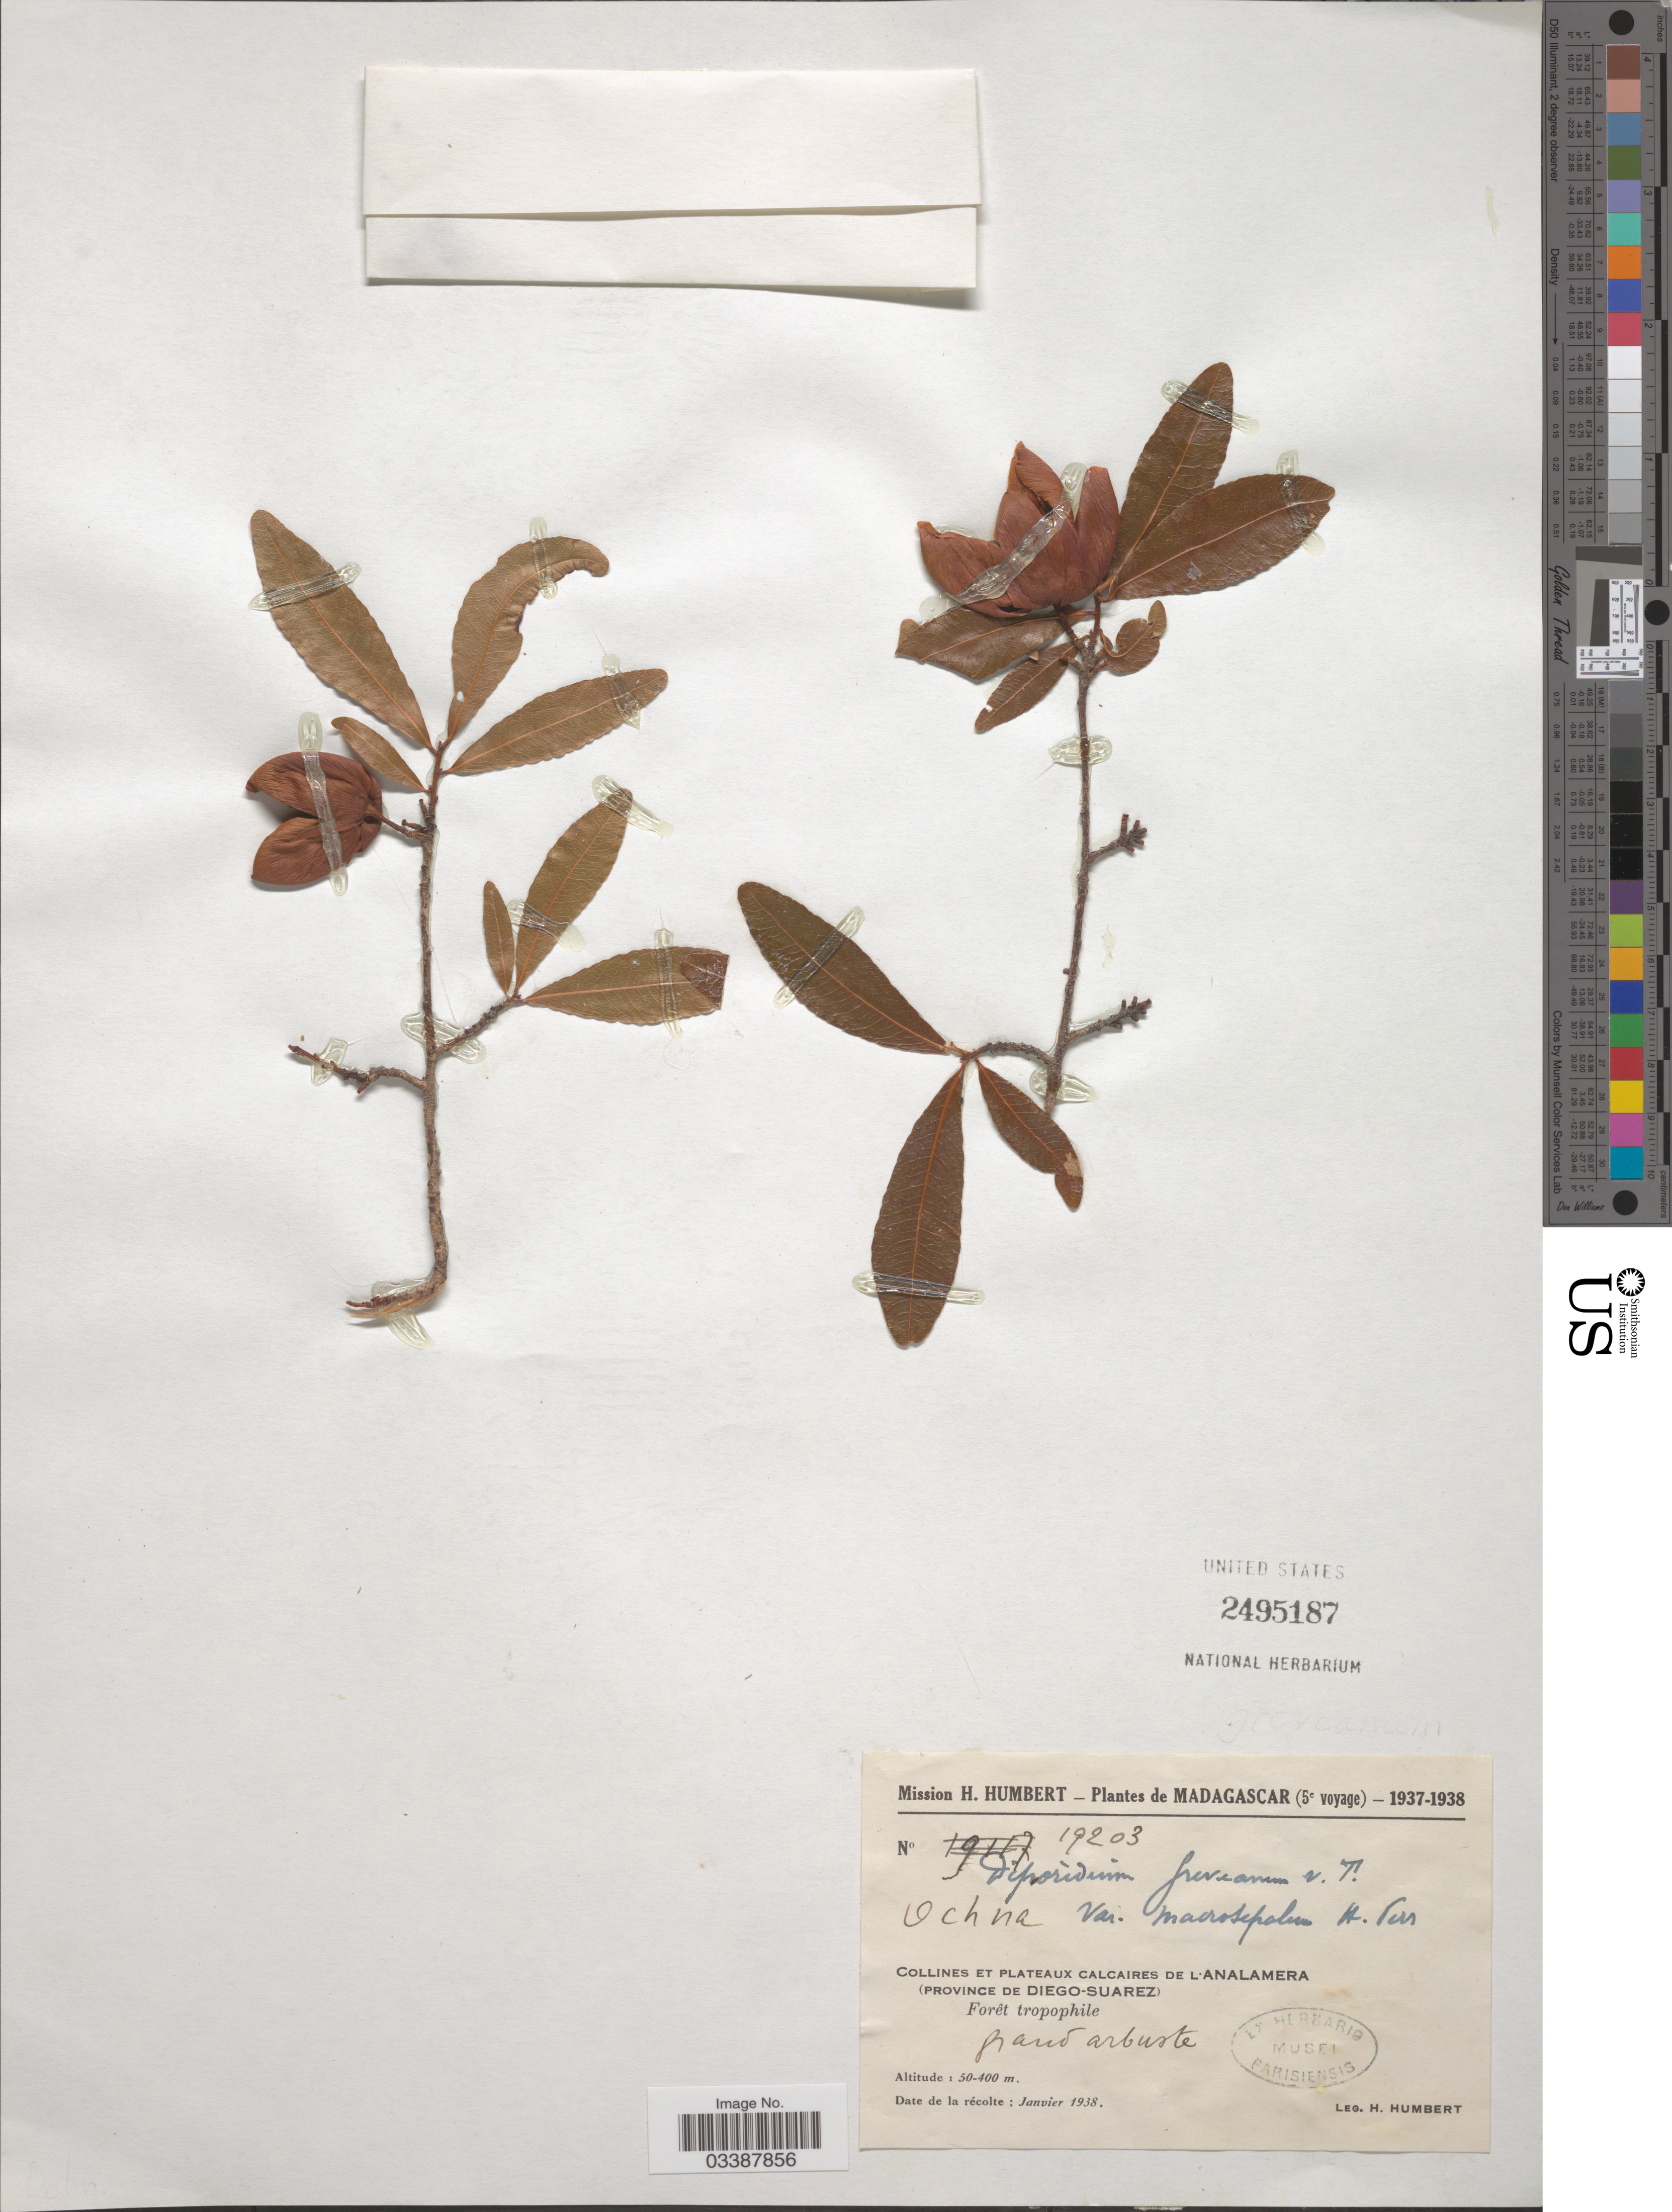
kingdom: Plantae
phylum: Tracheophyta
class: Magnoliopsida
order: Malpighiales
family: Ochnaceae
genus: Diporidium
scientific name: Diporidium greveanum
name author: Tiegh.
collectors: H. Humbert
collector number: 19203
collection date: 1938-01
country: Madagascar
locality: Collines et plateaux calcaires de L'Analamera (Province de Diego-Suarez).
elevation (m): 50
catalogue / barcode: US 2495187